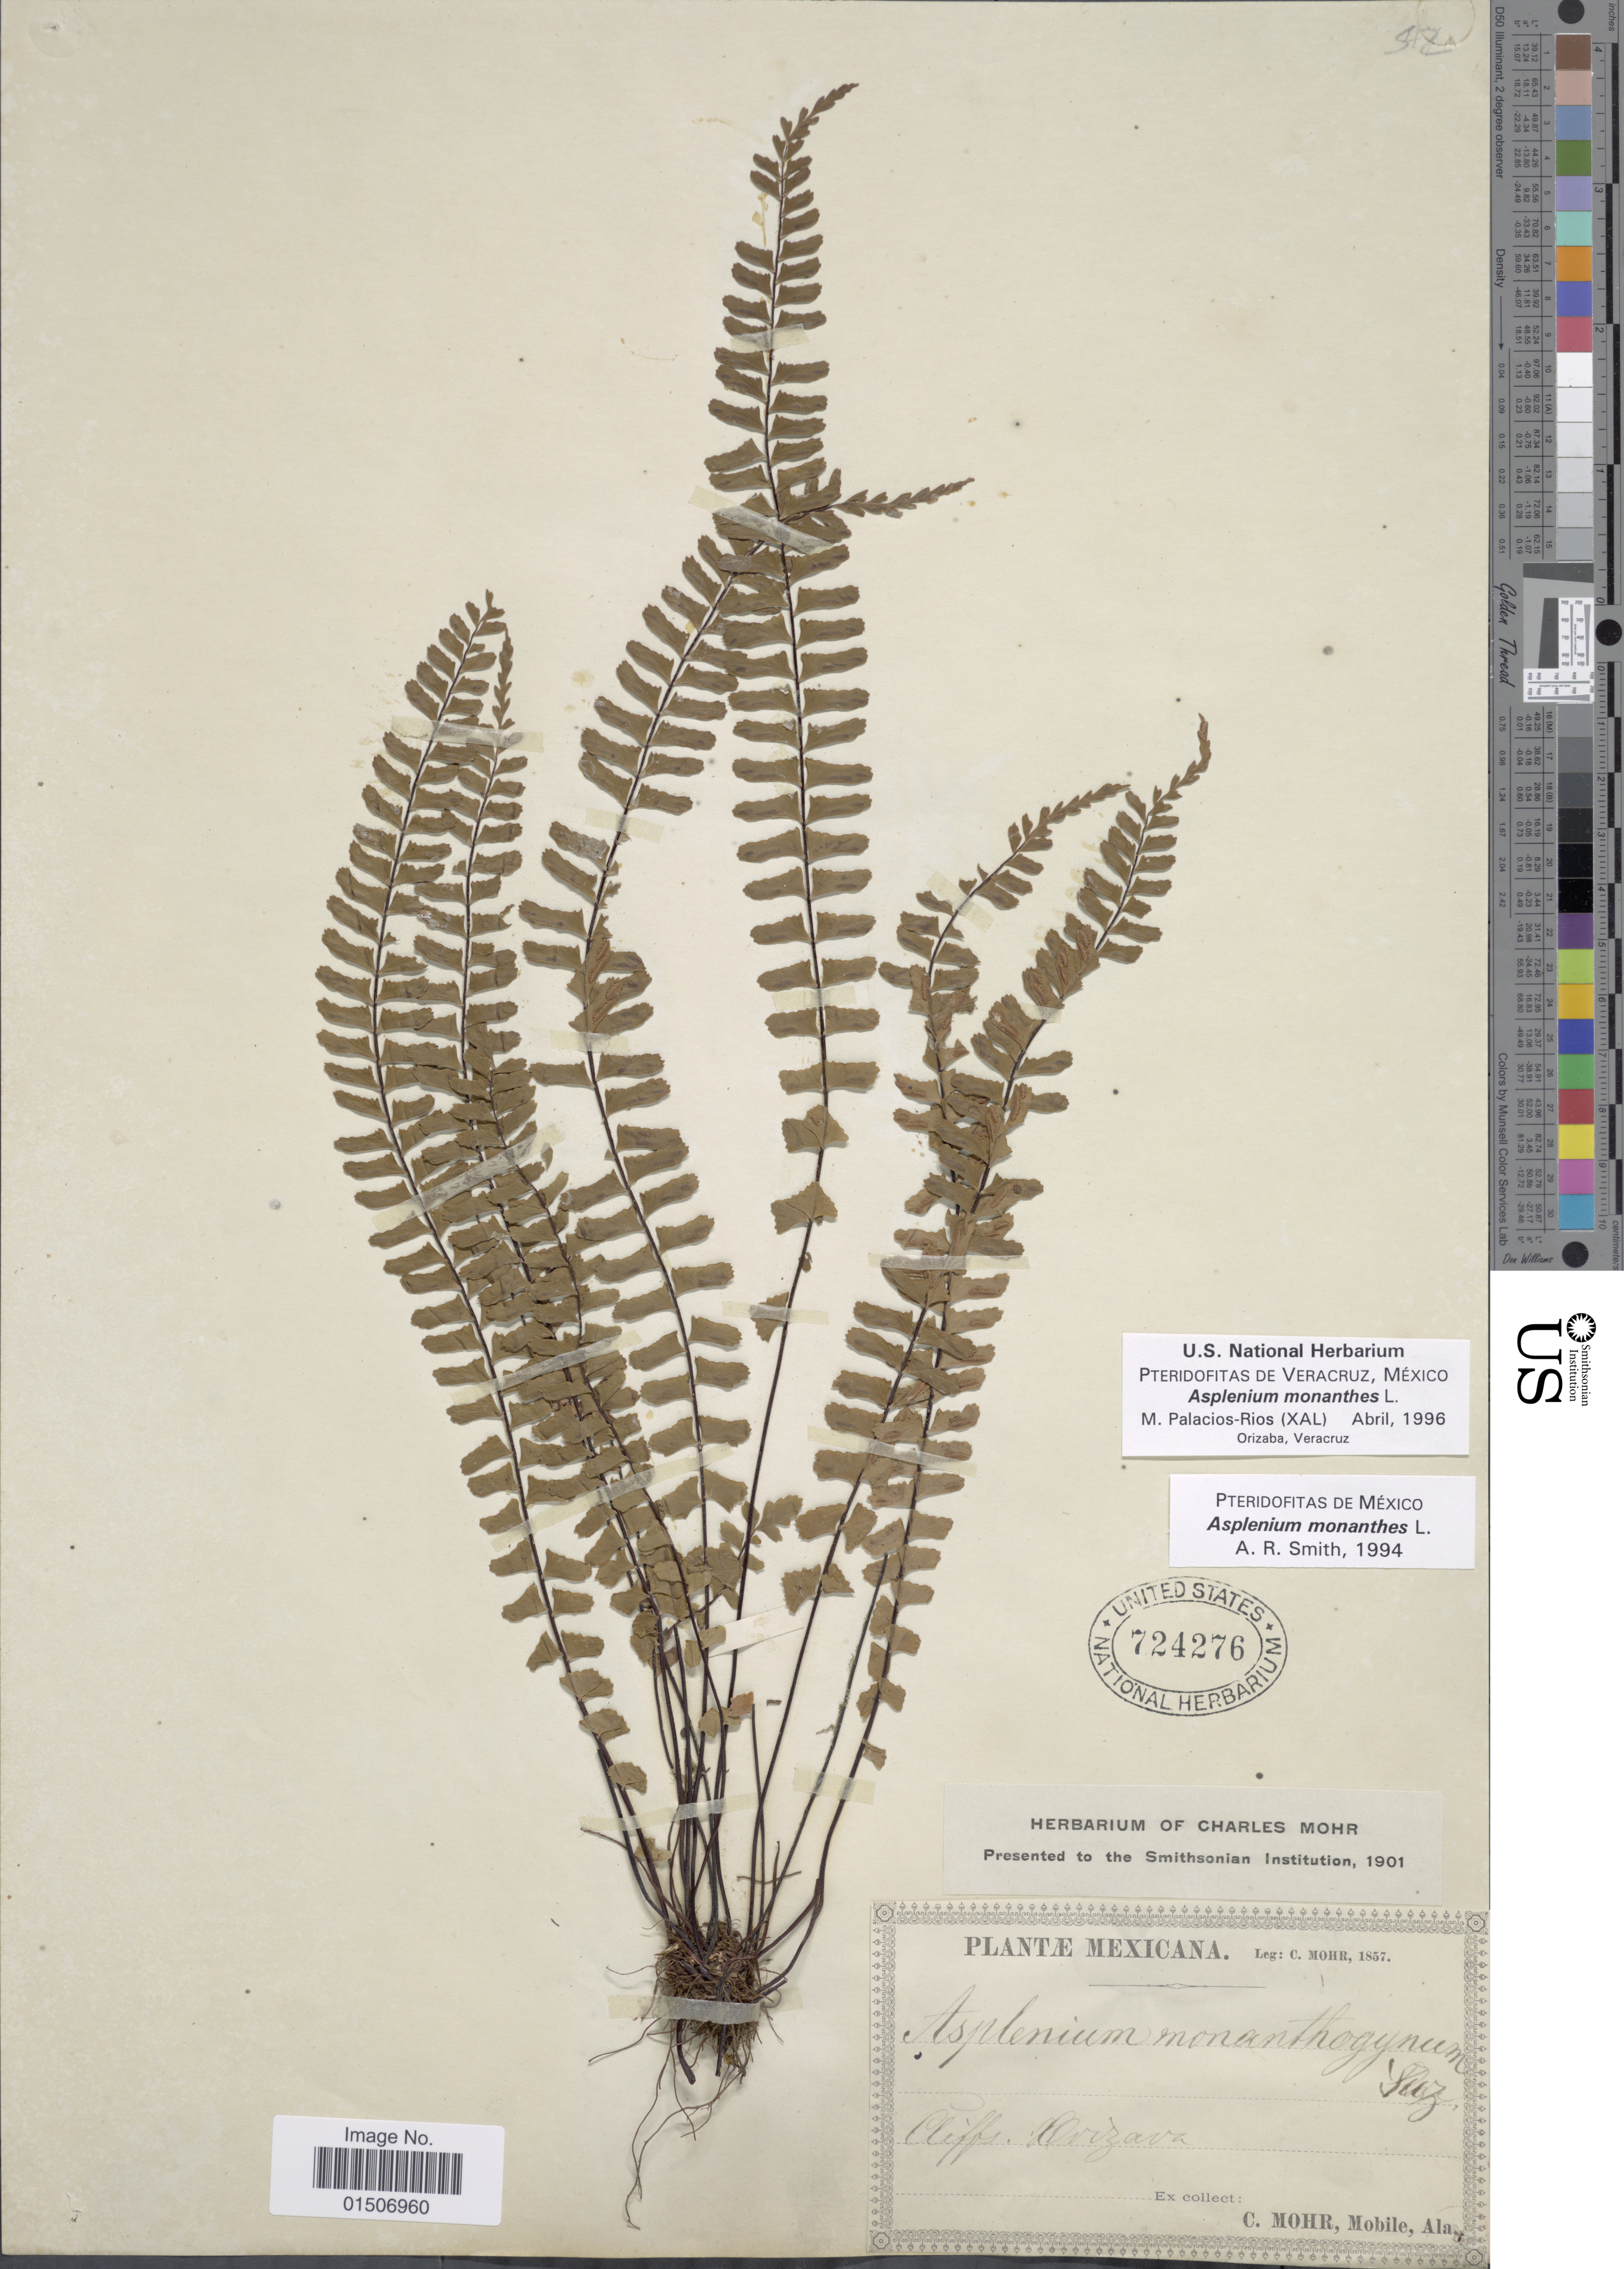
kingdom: Plantae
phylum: Tracheophyta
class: Polypodiopsida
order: Polypodiales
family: Aspleniaceae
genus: Asplenium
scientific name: Asplenium monanthes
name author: L.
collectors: C. T. Mohr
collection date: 1857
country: Mexico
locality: Cliffs: Orizava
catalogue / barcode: US 724276